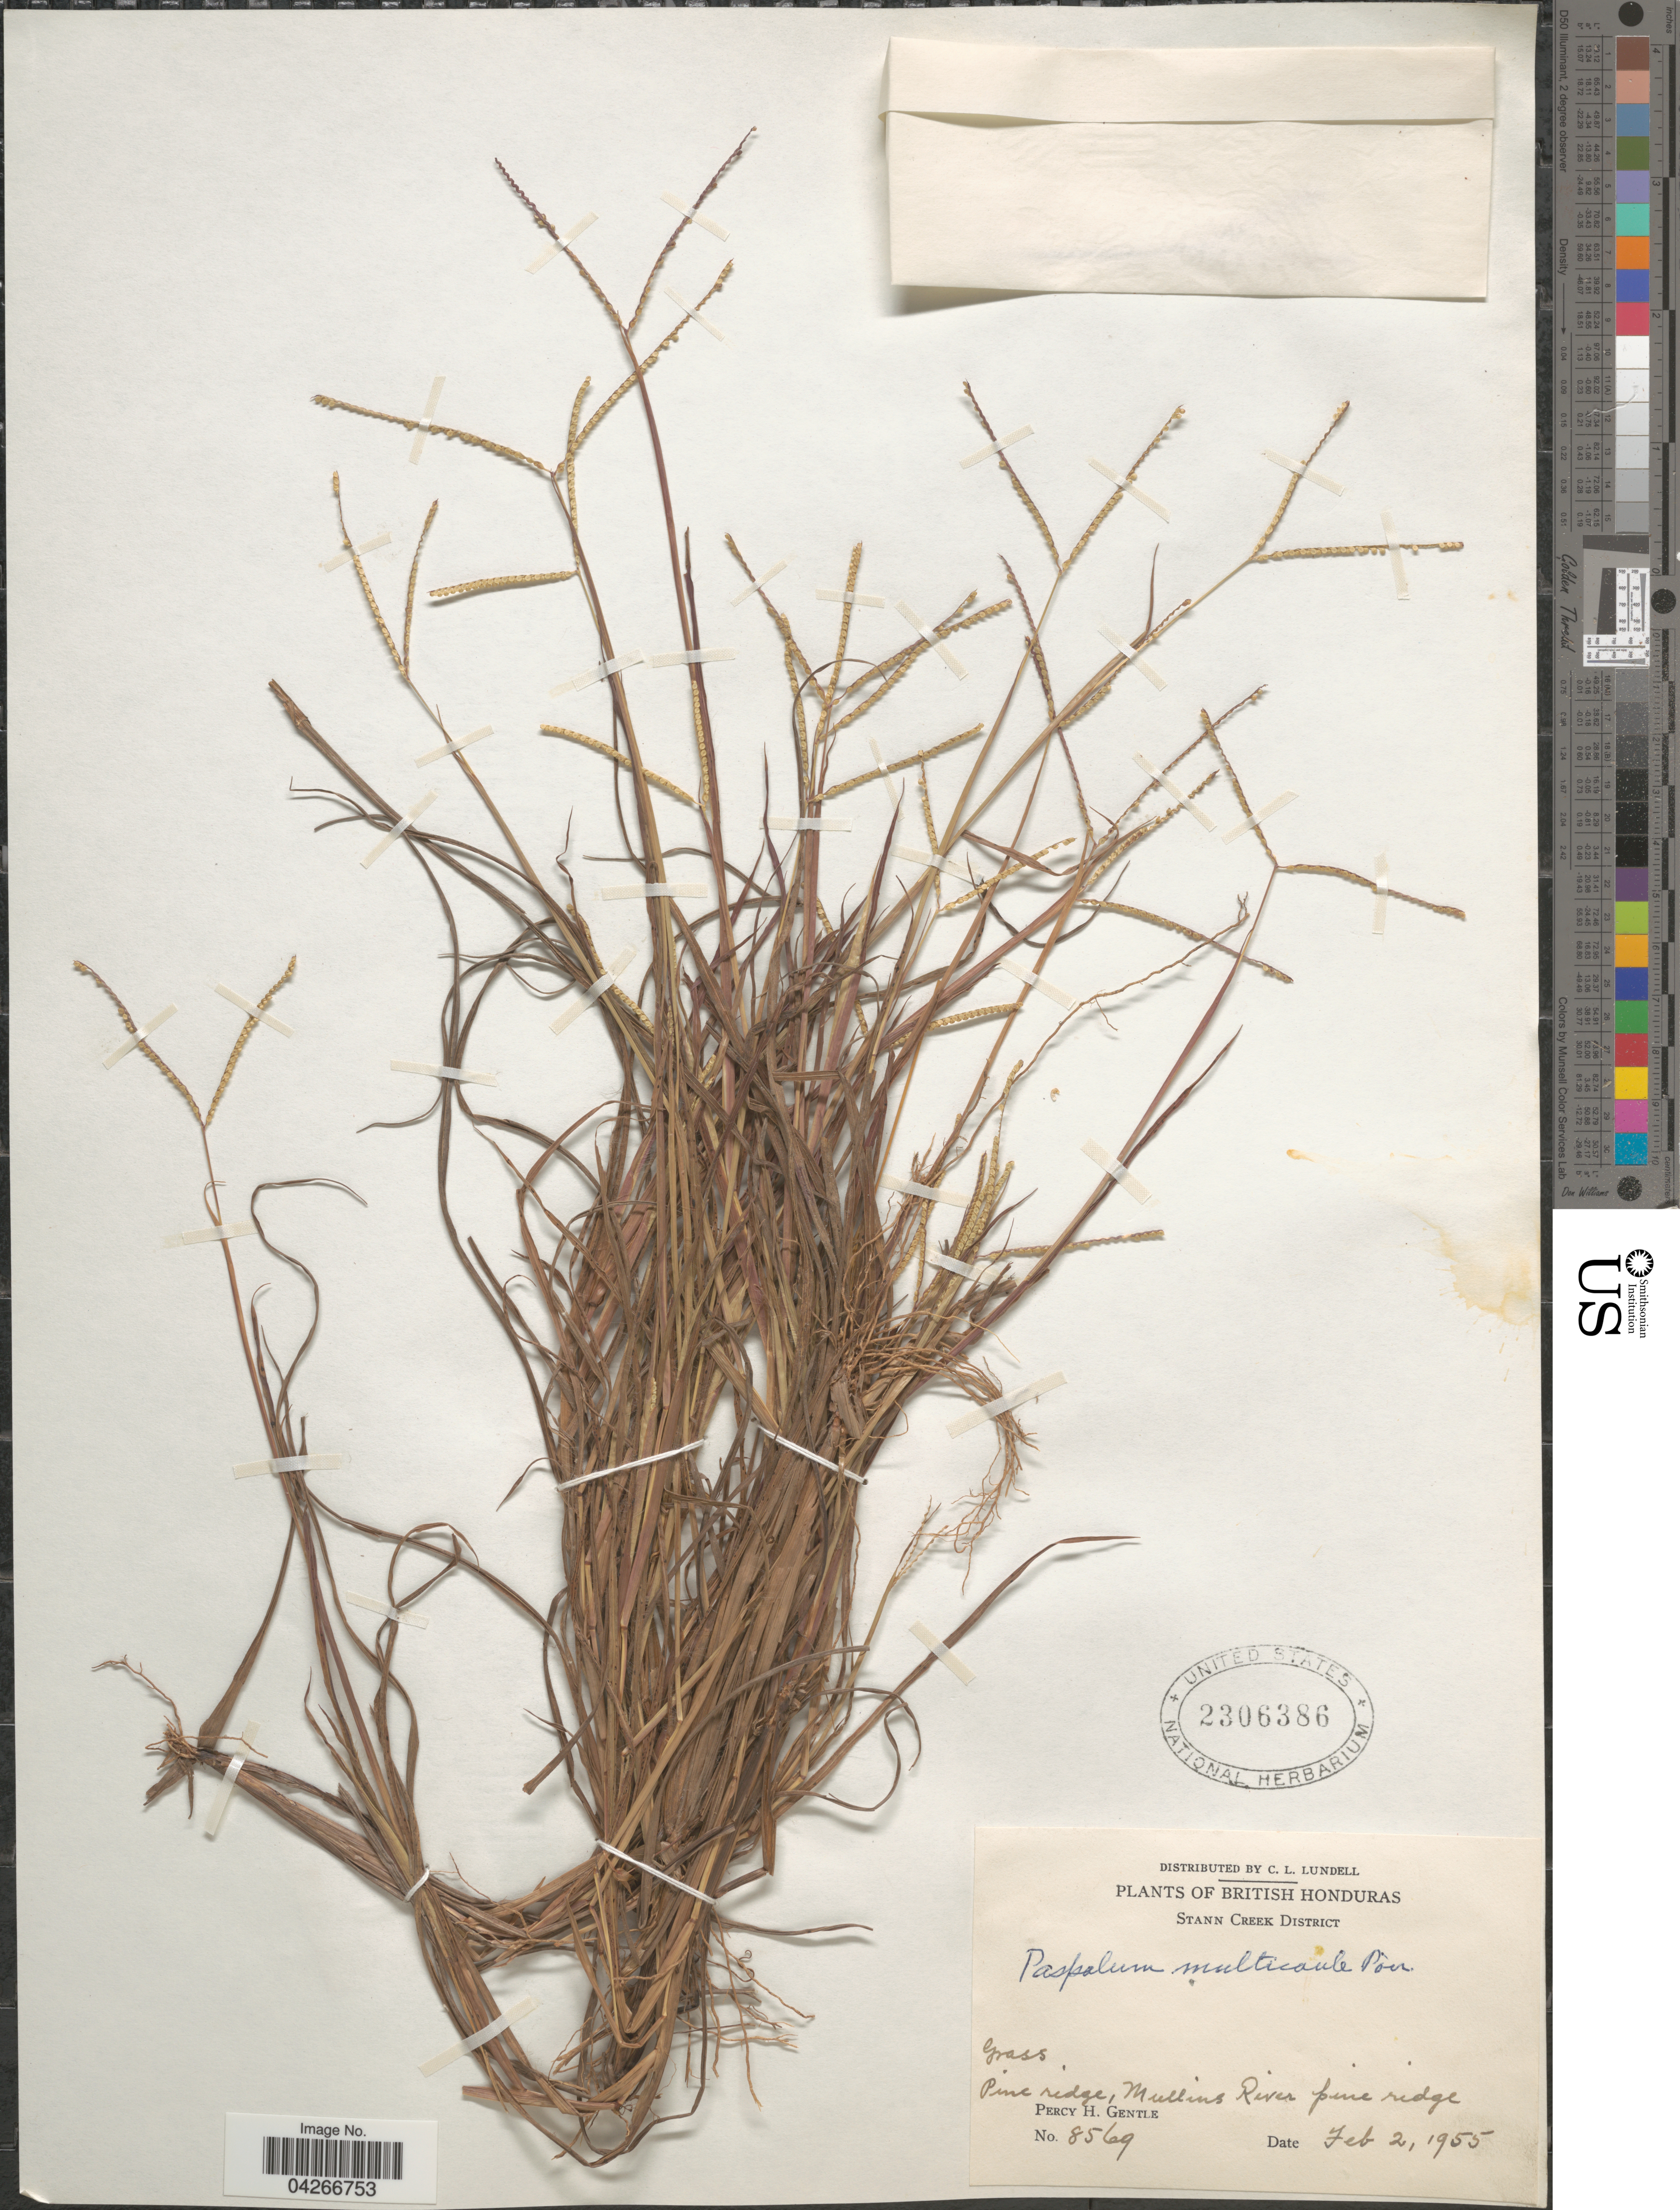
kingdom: Plantae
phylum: Tracheophyta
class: Liliopsida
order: Poales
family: Poaceae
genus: Paspalum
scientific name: Paspalum multicaule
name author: Poir. in Lam.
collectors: P. H. Gentle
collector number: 8569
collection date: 1955-02-02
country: Belize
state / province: Stann Creek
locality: British Honduras. Stann Creek District. Mullins River pine ridge.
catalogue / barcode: US 2306386